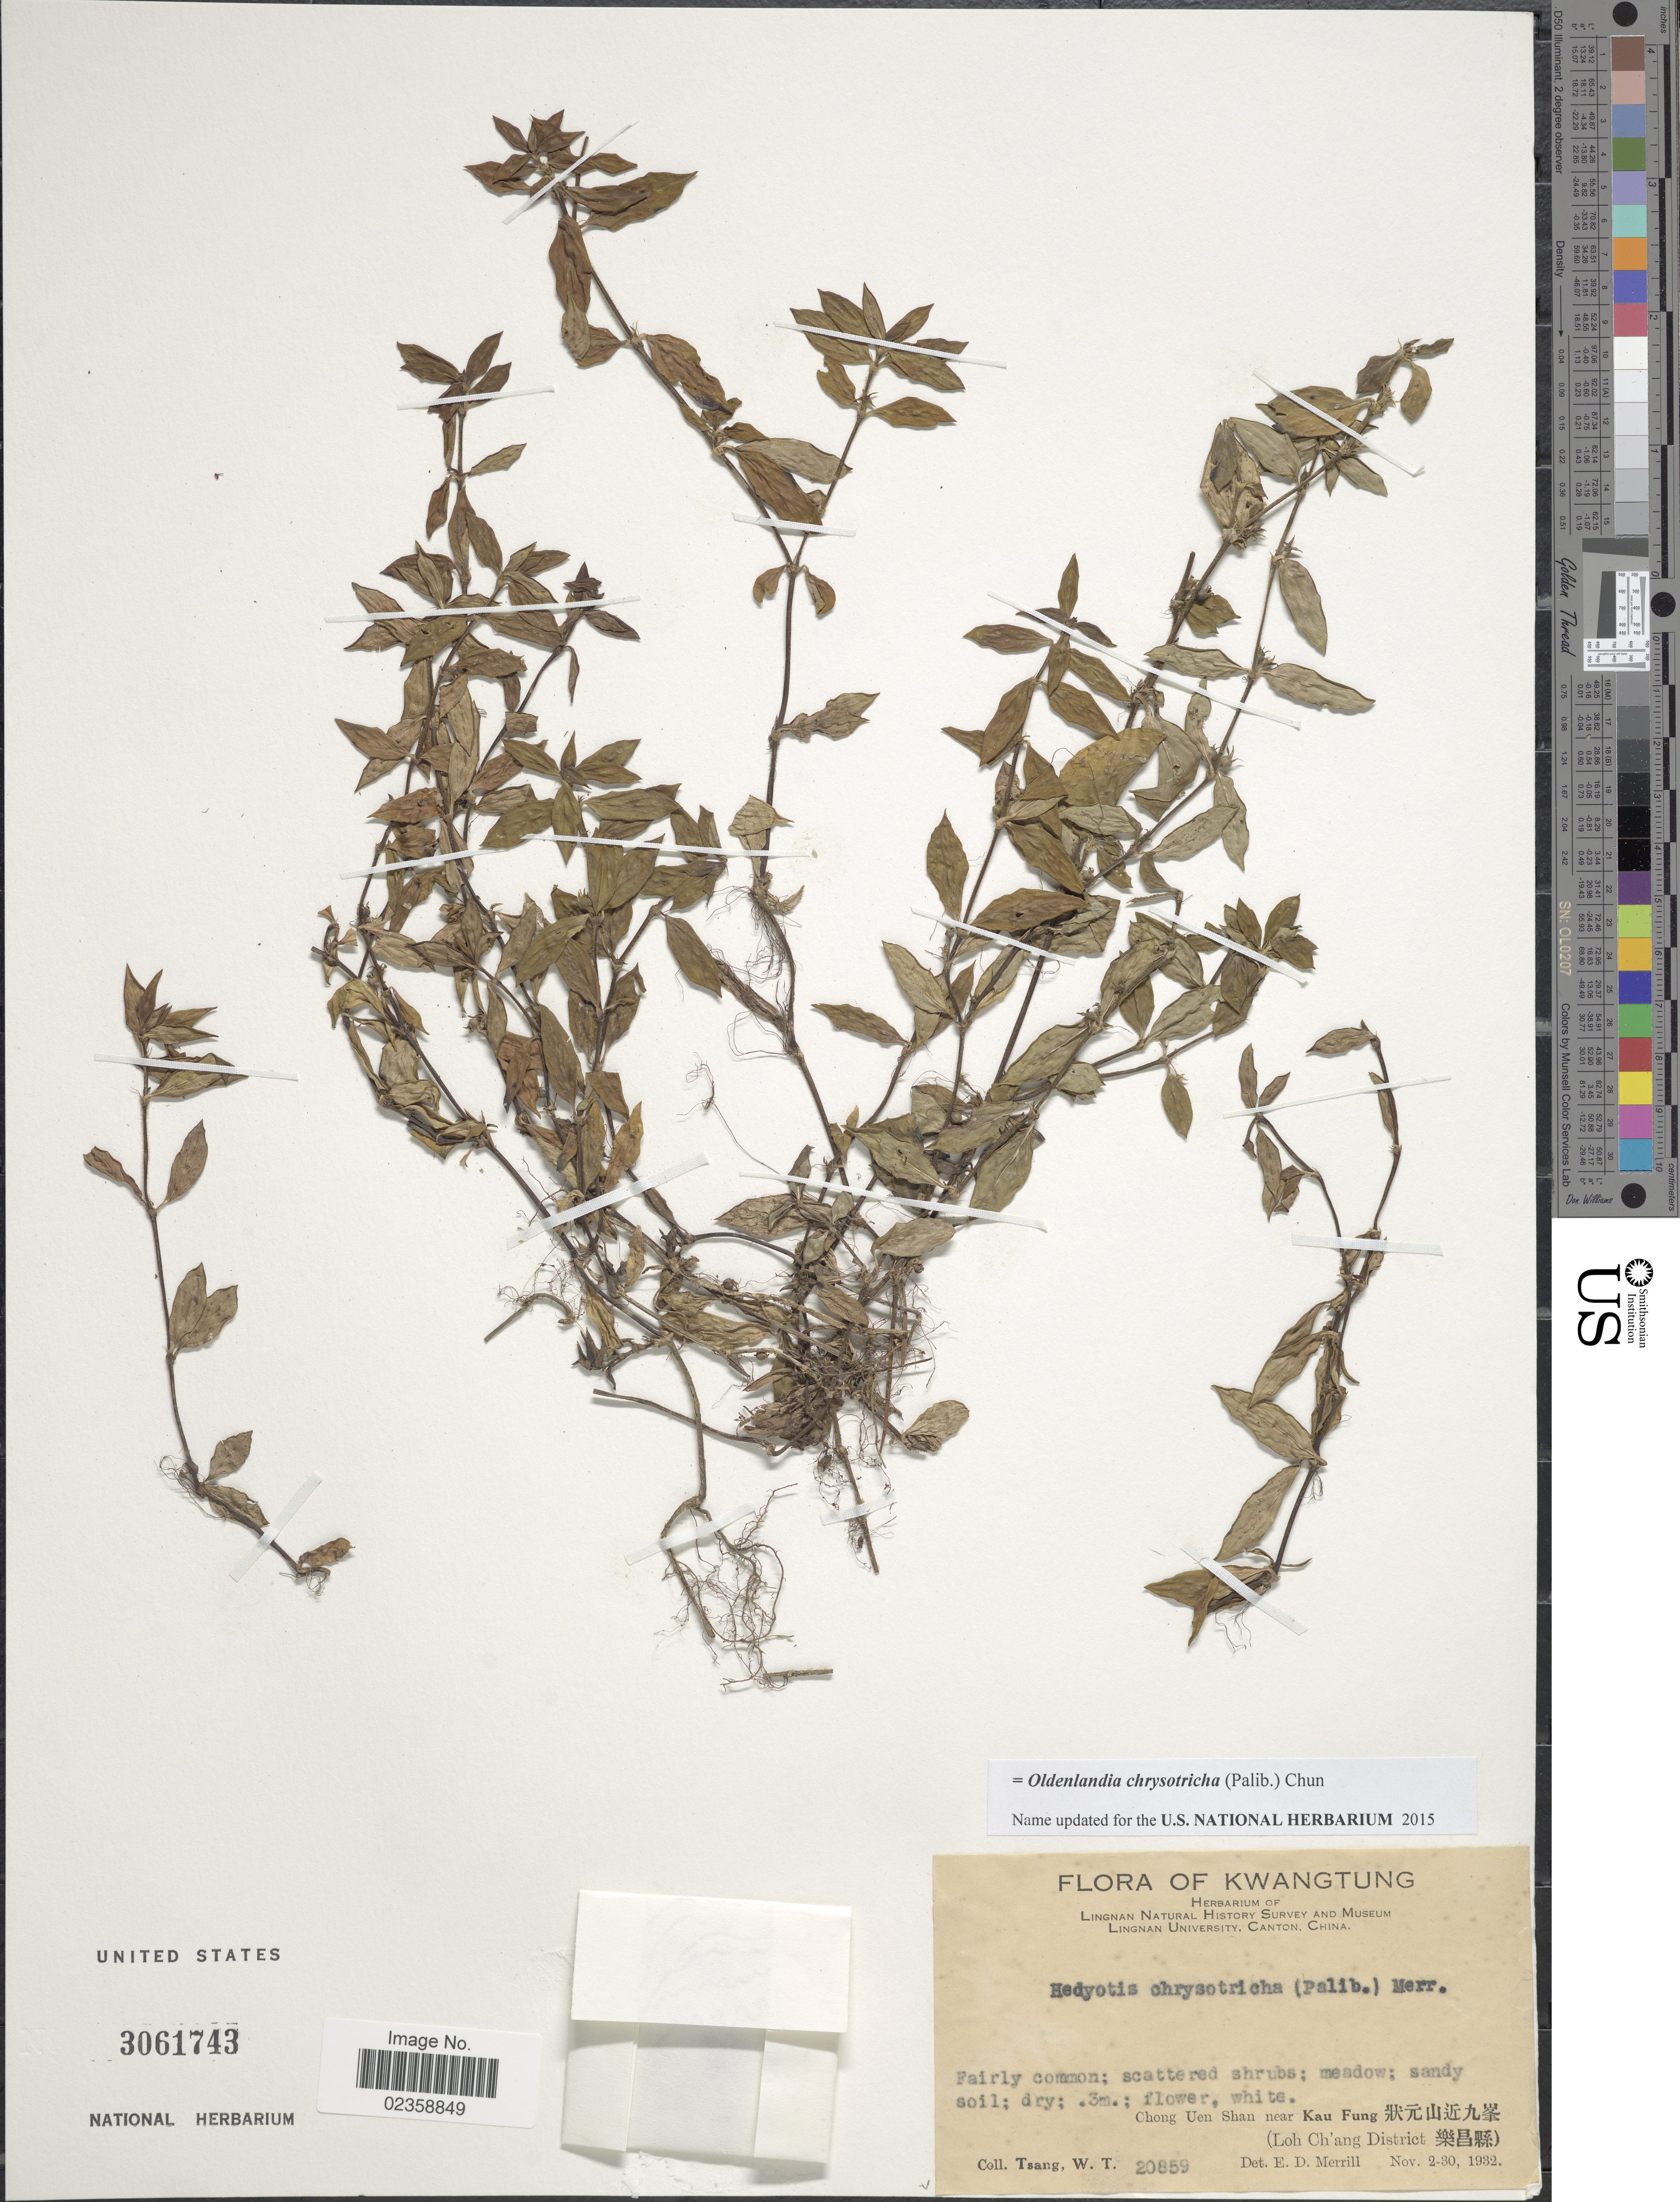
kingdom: Plantae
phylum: Tracheophyta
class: Magnoliopsida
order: Gentianales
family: Rubiaceae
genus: Oldenlandia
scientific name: Oldenlandia chrysotricha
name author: (Palib.) Chun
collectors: W. T. Tsang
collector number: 20859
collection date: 1932-11-02/1932-11-30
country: China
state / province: Guangdong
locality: Kwangtung. Chong Uen Shan near Kau Fung. (Loh Ch'ang District)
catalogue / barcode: US 3061743